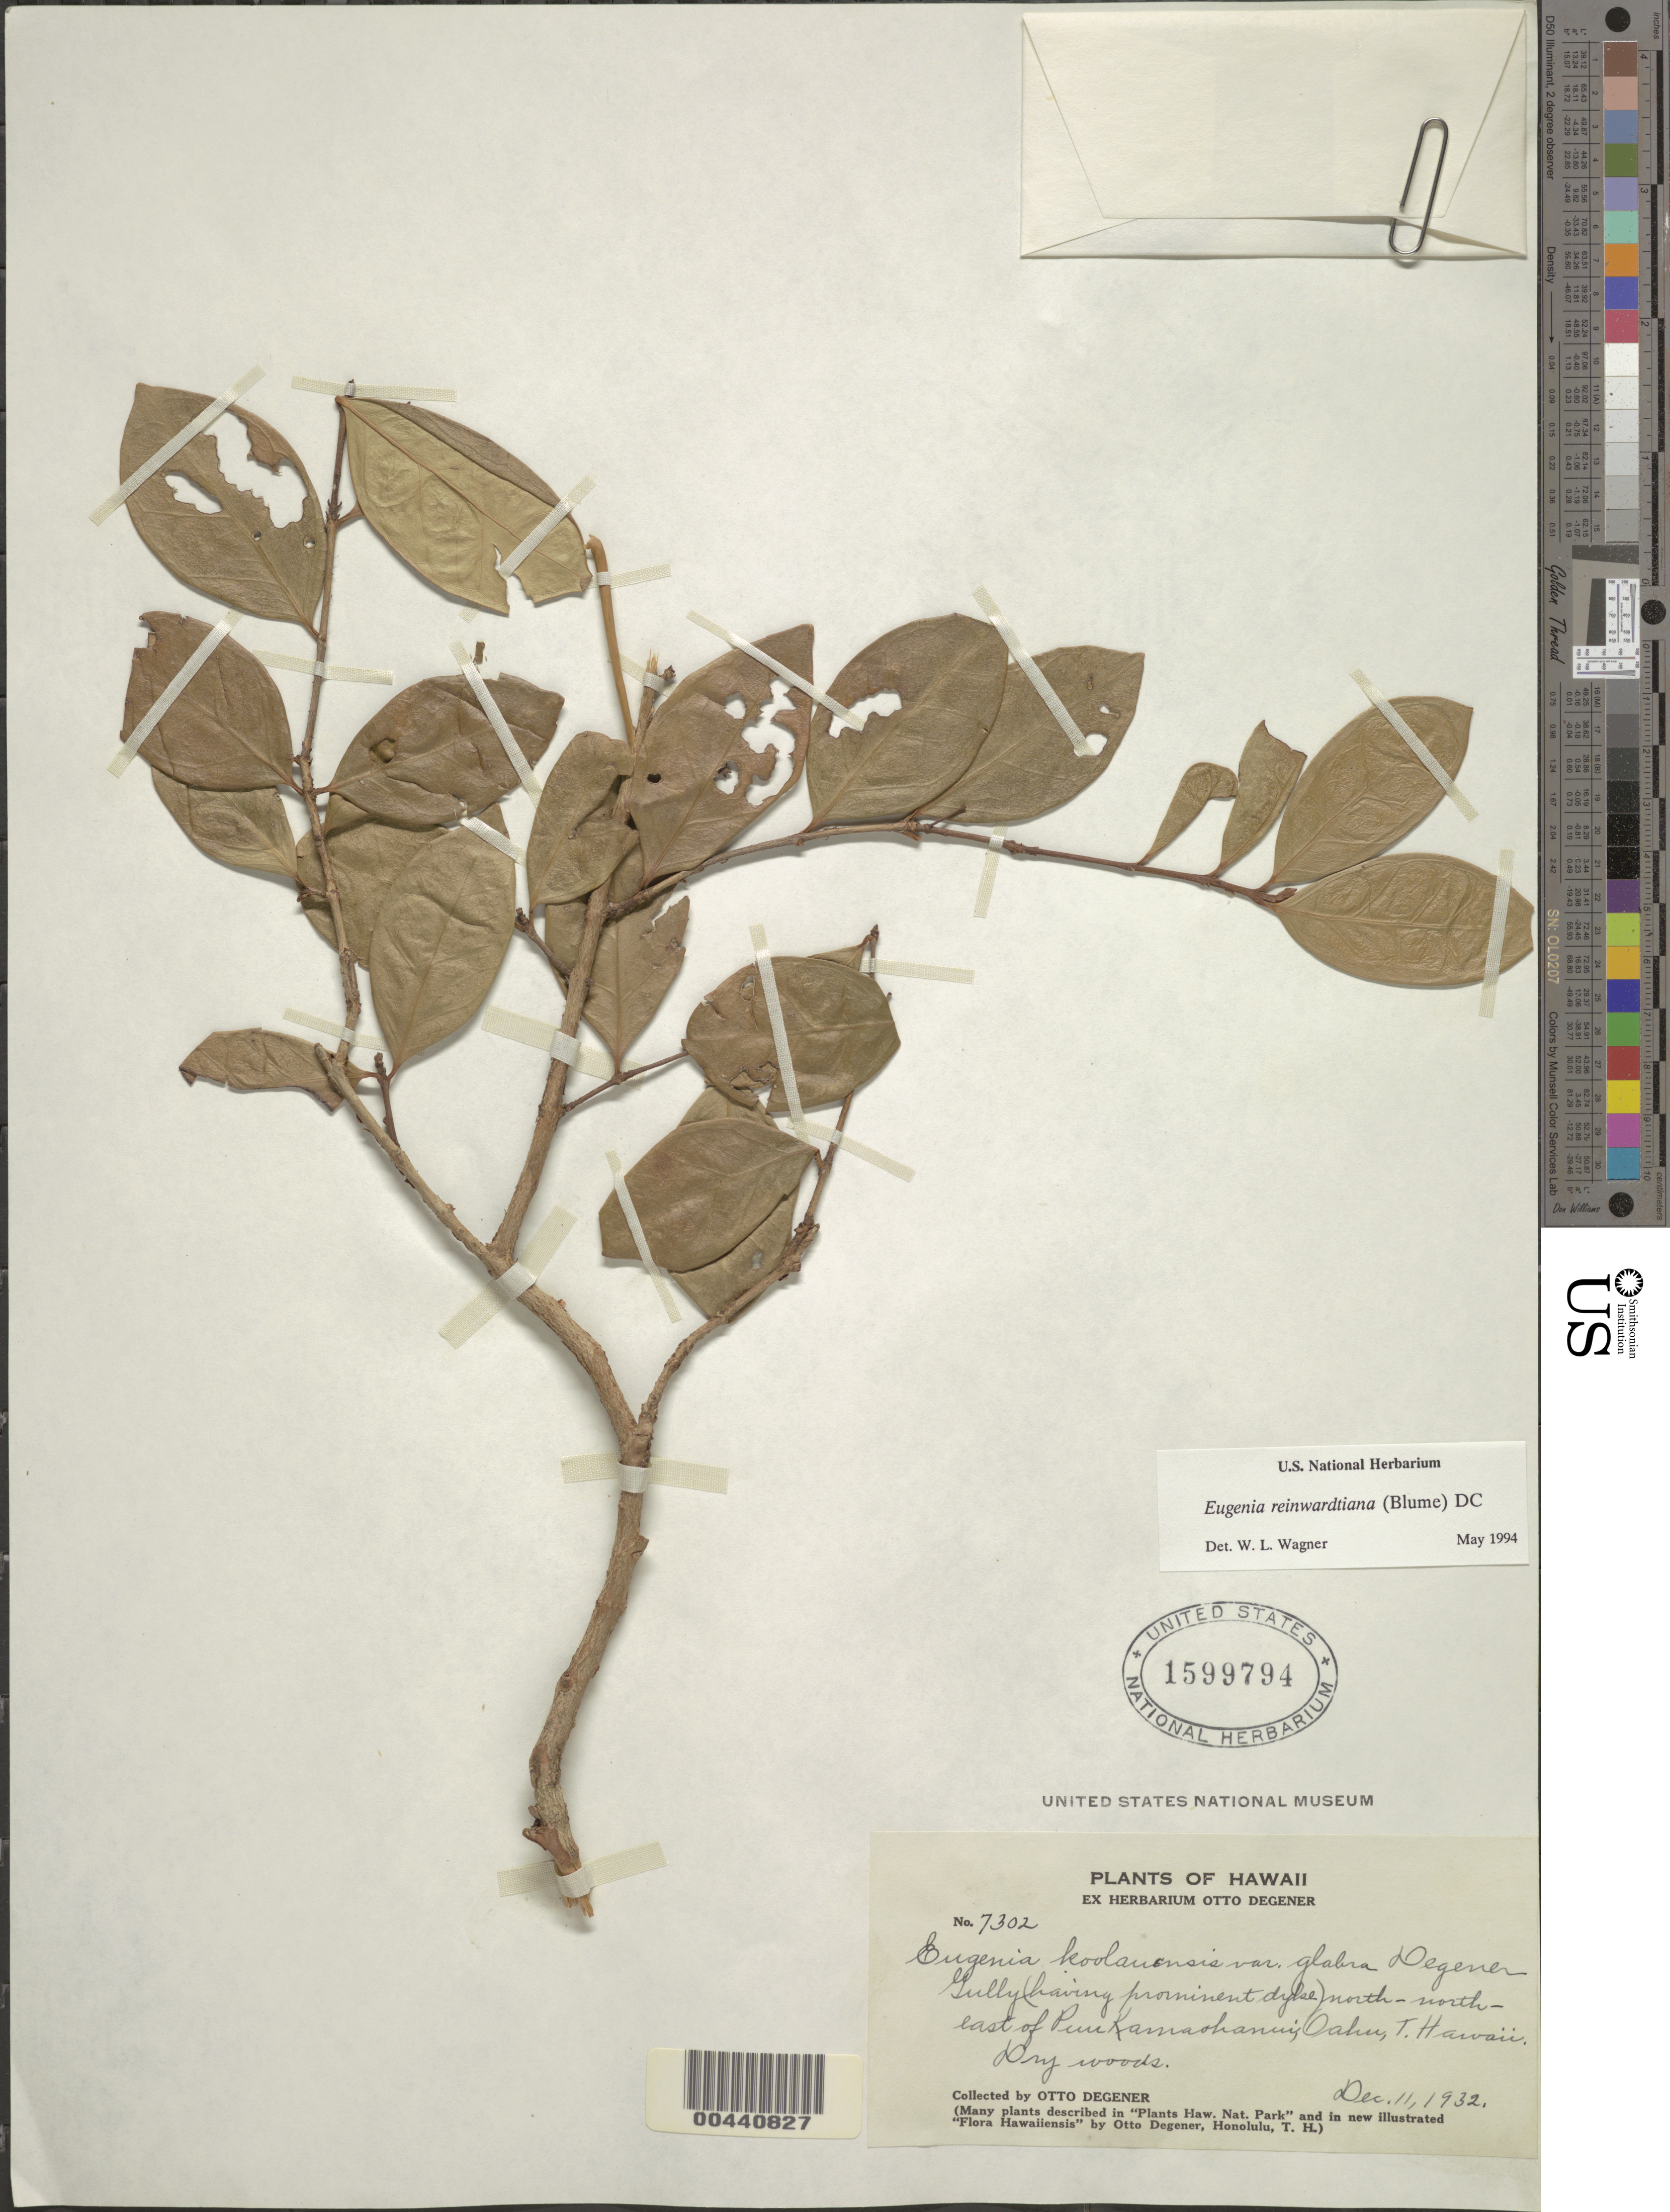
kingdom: Plantae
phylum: Tracheophyta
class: Magnoliopsida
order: Myrtales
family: Myrtaceae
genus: Eugenia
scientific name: Eugenia reinwardtiana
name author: (Blume) DC.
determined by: Wagner, W. L., (BOT), Smithsonian Institution - National Museum of Natural History (UNITED STATES)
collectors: O. Degener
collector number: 7302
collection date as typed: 11 Dec 1932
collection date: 1932-12-11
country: United States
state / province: Hawaii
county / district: Honolulu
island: Oahu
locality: Gully (having prominent dyke) NNE of Puu Kamaohanui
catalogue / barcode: US 1599794